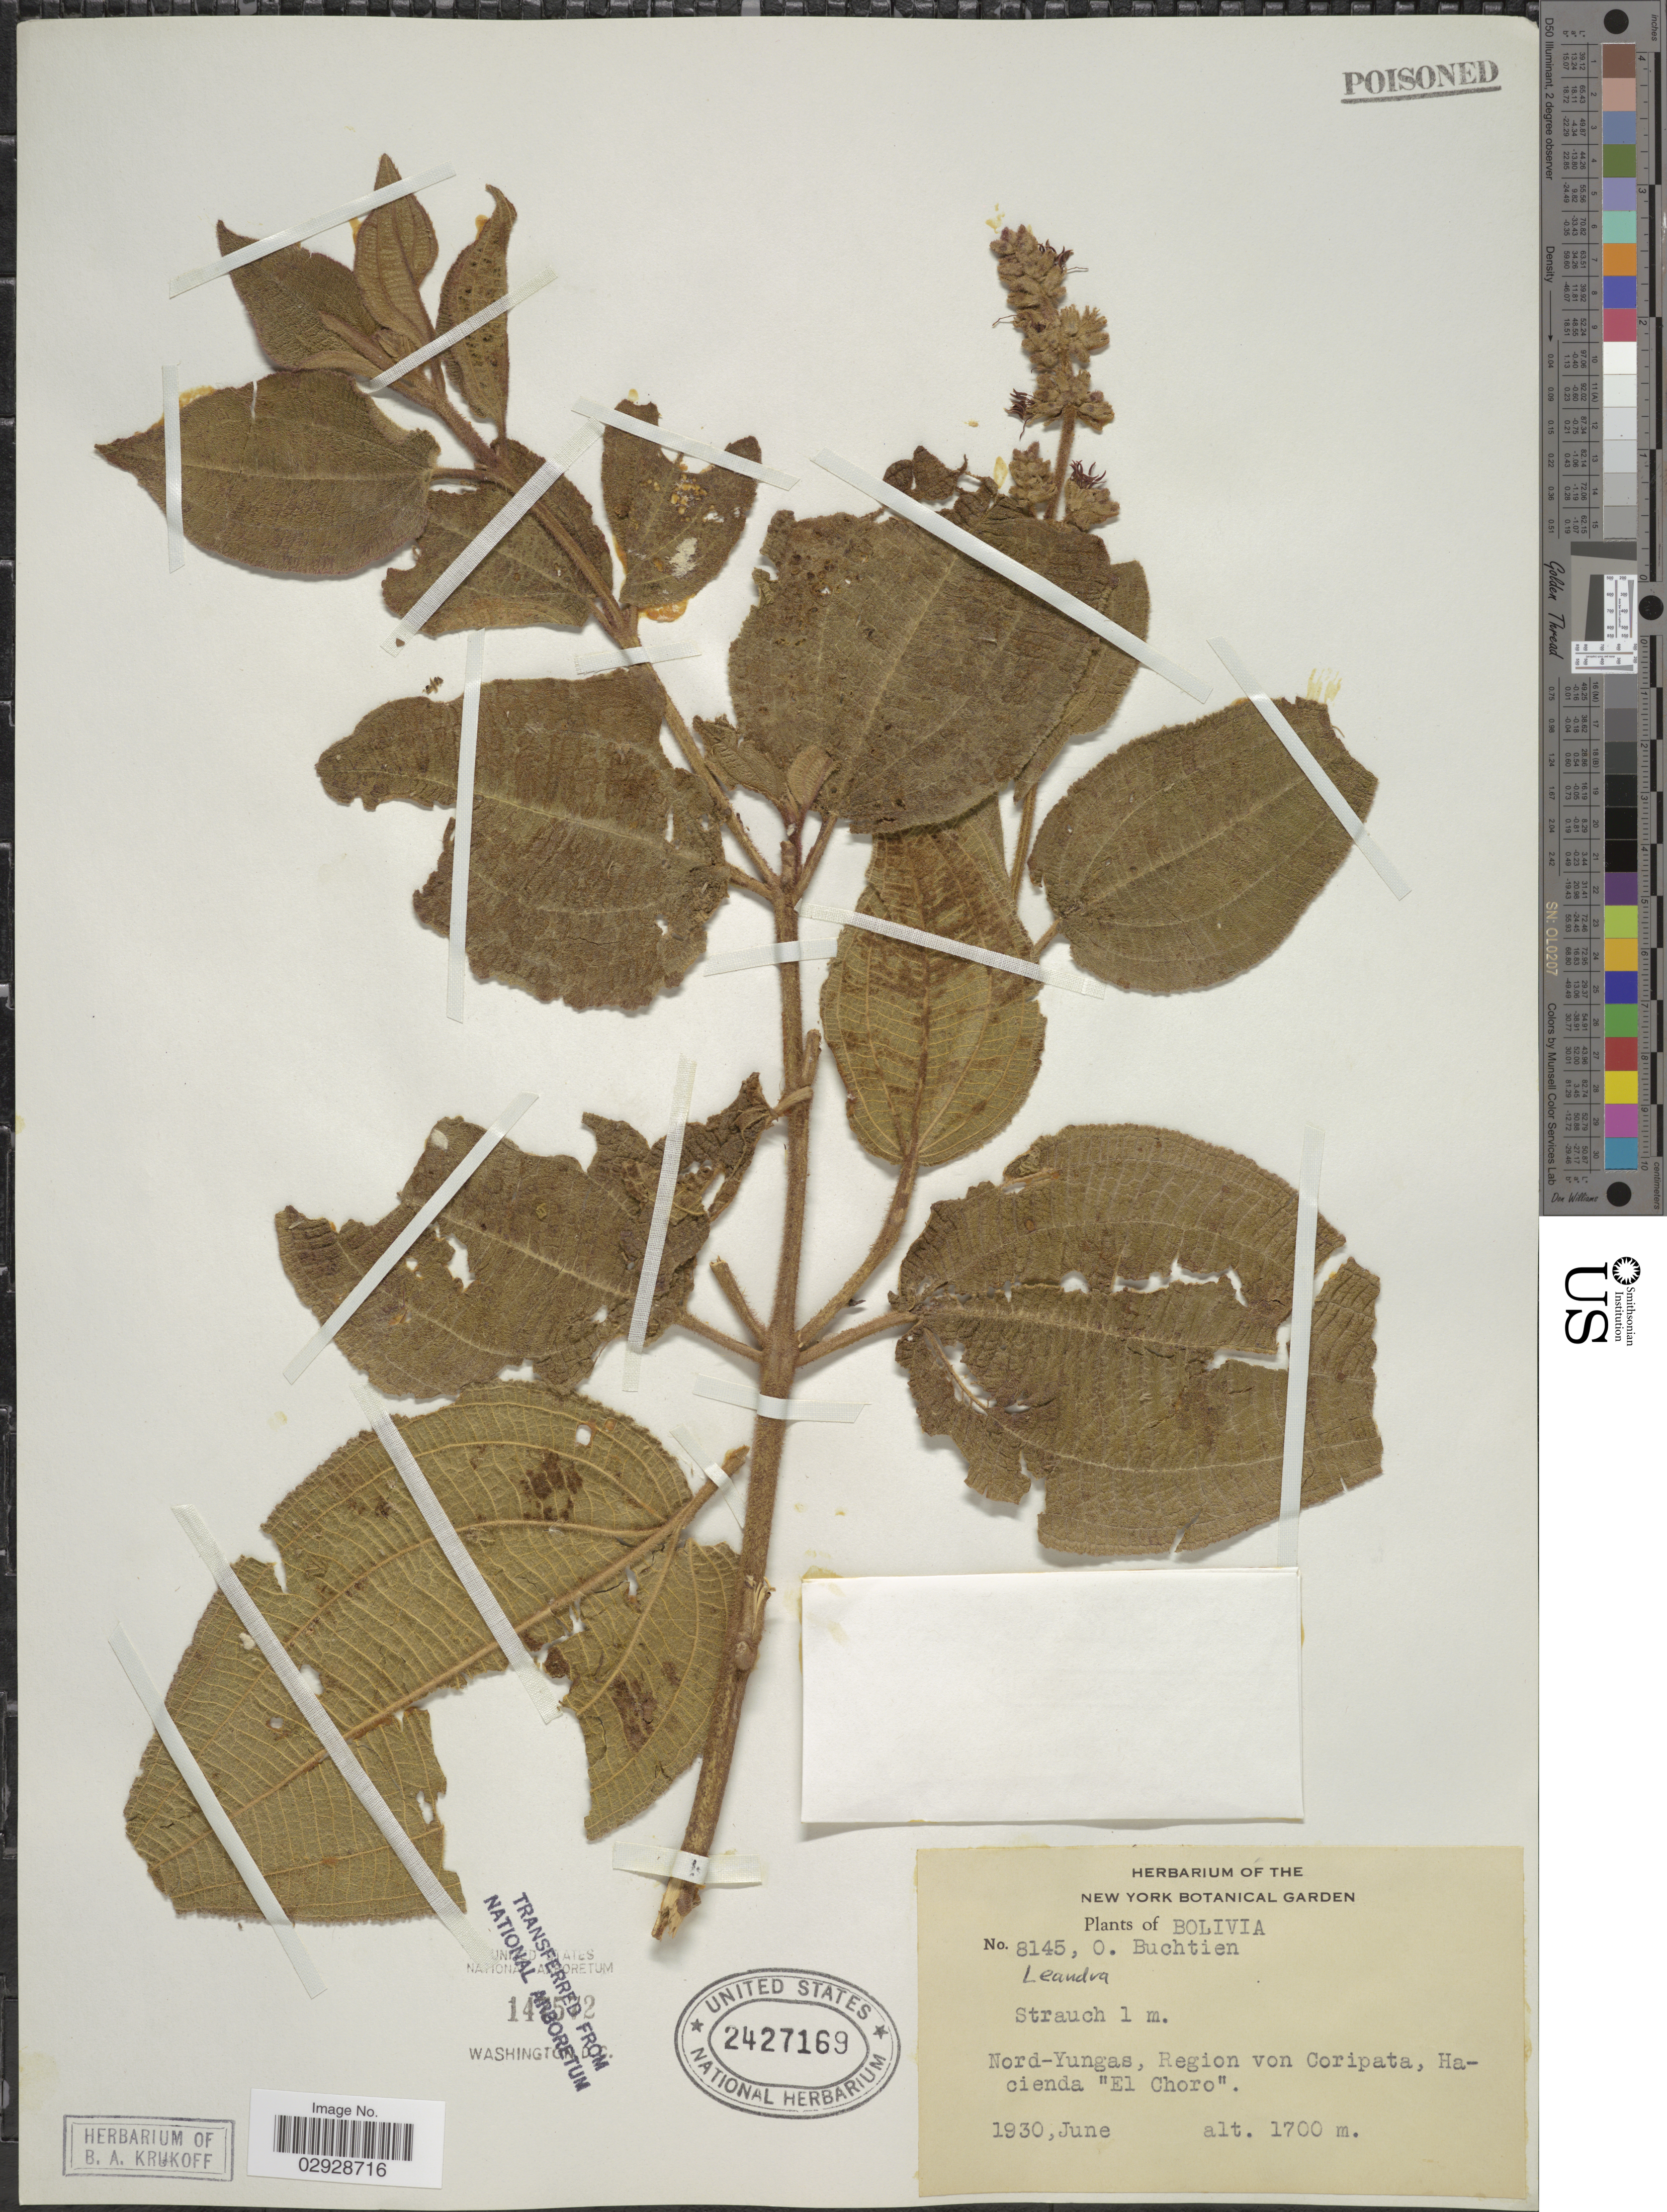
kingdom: Plantae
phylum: Tracheophyta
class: Magnoliopsida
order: Myrtales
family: Melastomataceae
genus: Leandra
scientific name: Leandra crenata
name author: (D. Don) Cogn.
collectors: O. Buchtien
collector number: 8145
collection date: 1930-06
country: Bolivia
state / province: La Paz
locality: Nord-Yungas, Region von Coripata, Hacienda "El Choro".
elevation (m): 1700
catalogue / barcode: US 2427169